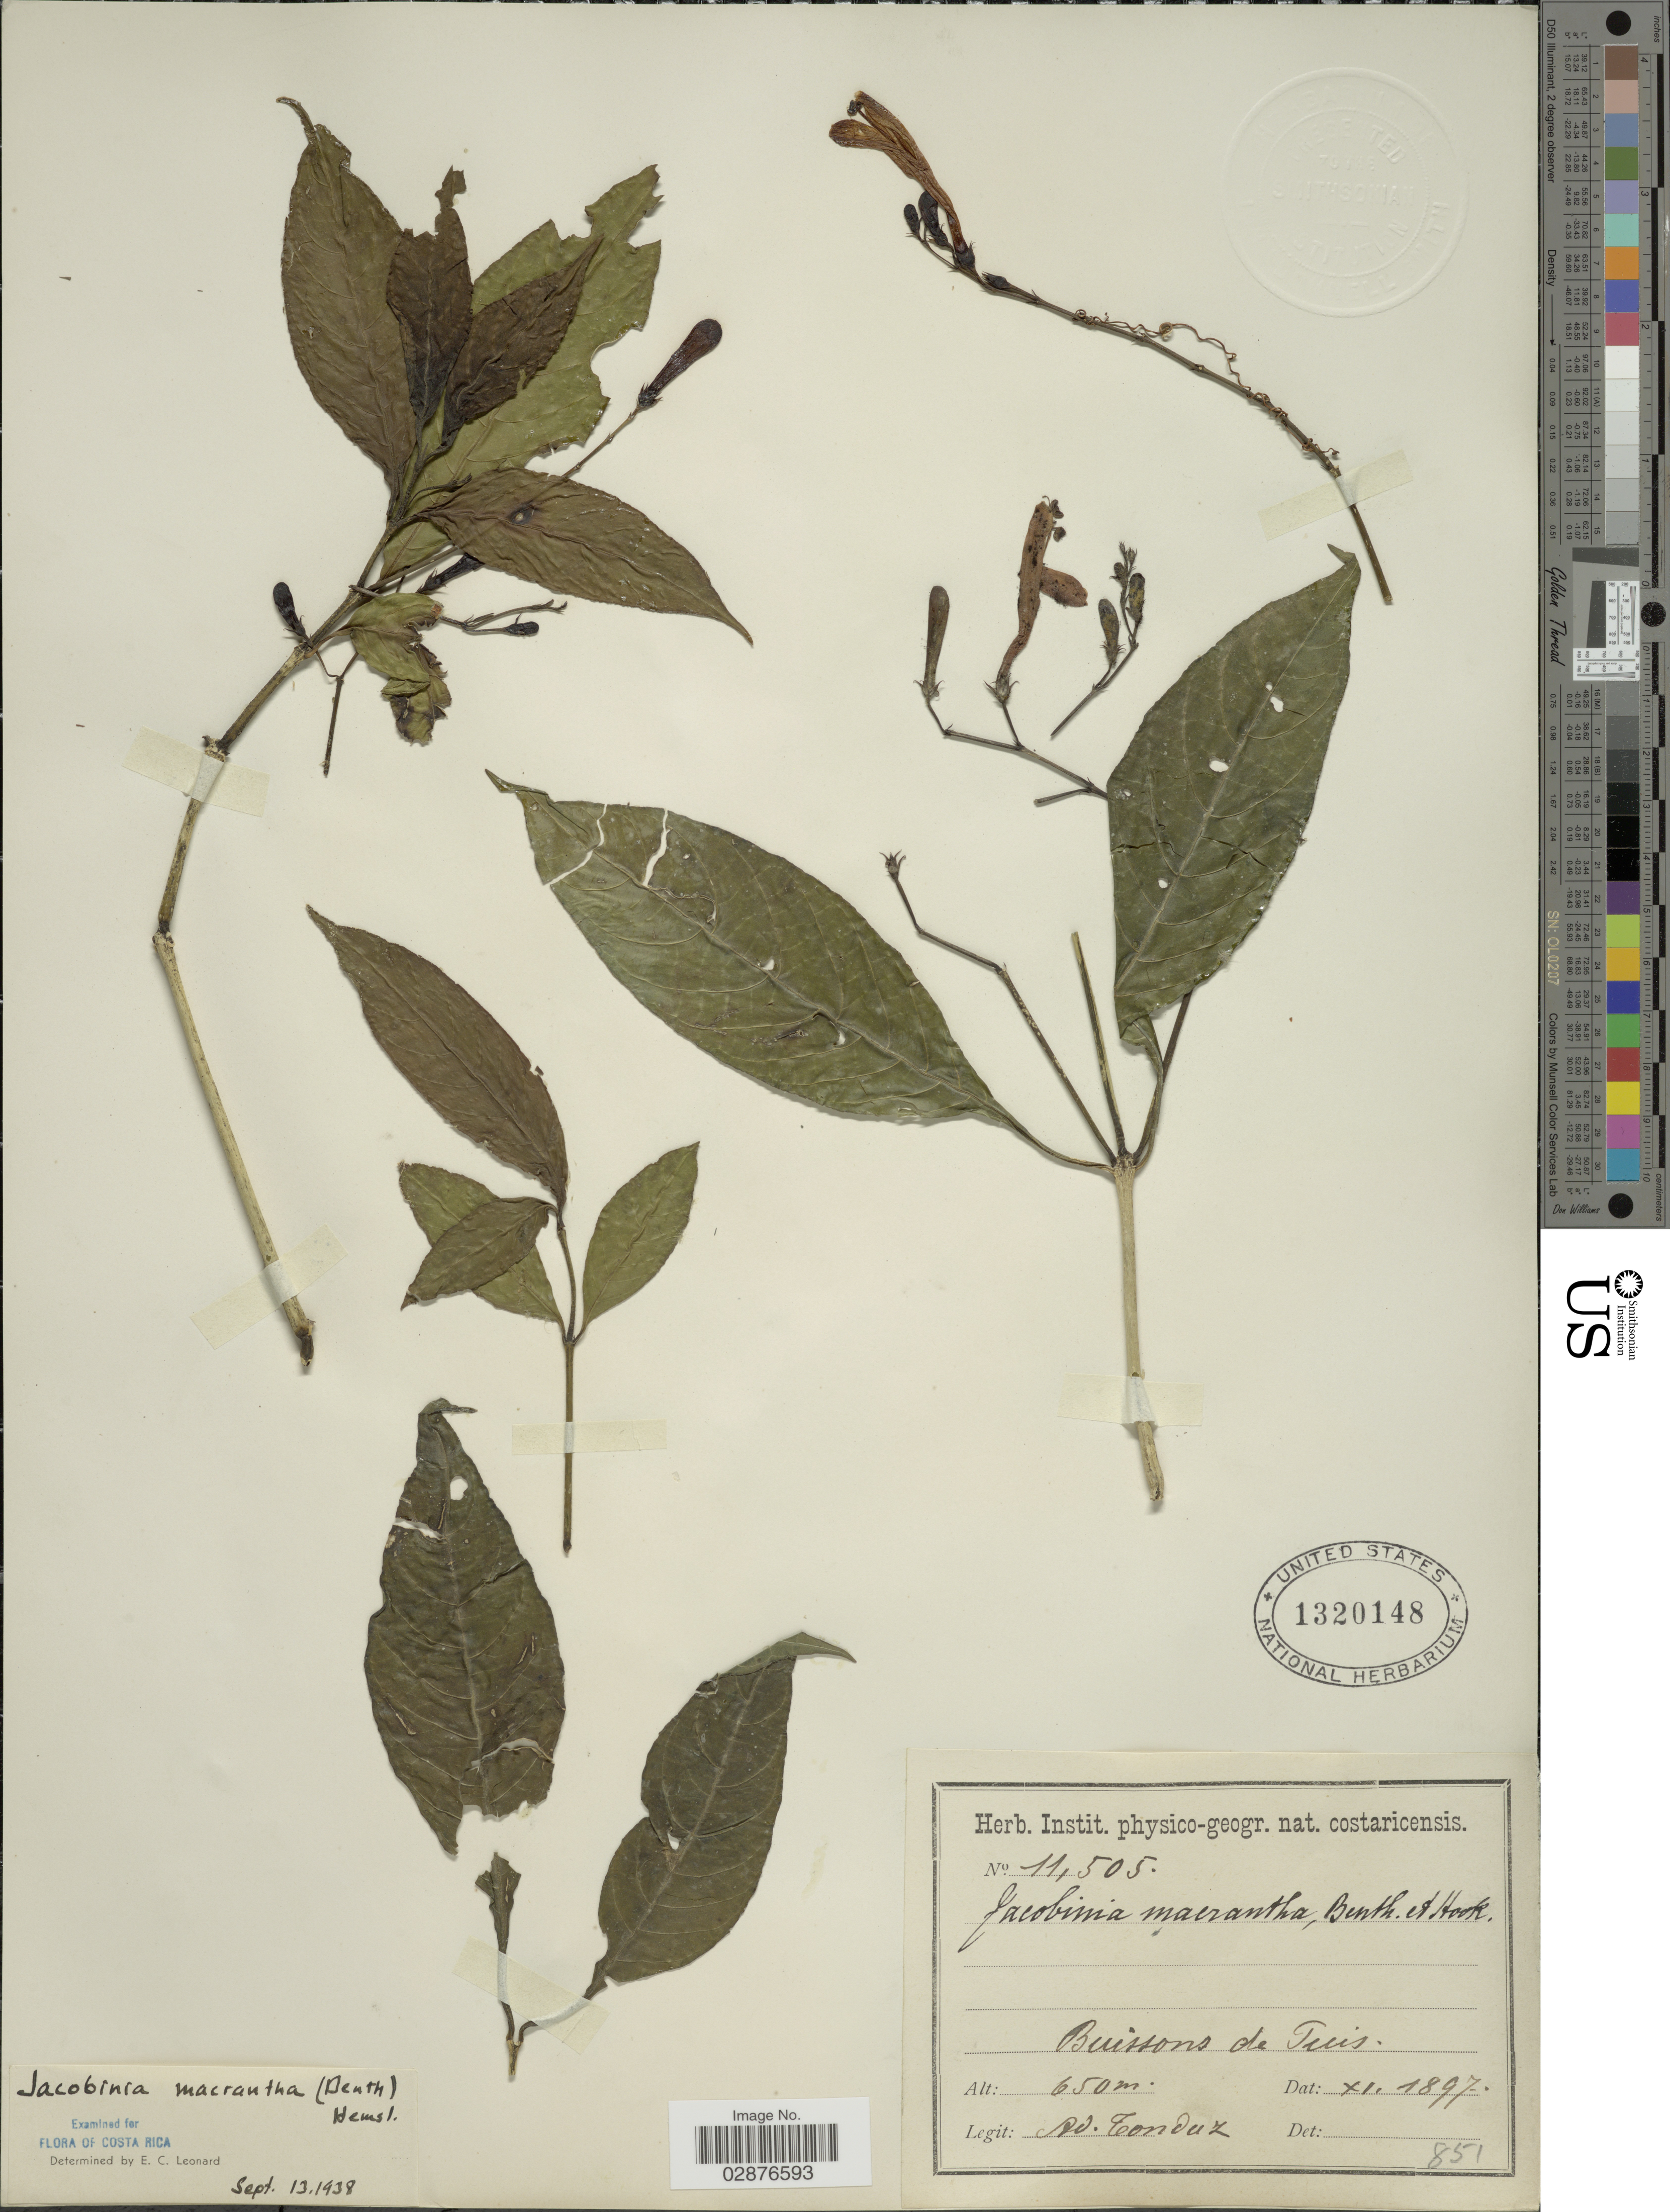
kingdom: Plantae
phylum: Tracheophyta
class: Magnoliopsida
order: Lamiales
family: Acanthaceae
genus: Justicia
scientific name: Justicia macrantha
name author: Benth.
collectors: A. Tonduz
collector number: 11505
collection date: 1897-11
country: Costa Rica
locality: Buissons de Tuis.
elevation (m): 650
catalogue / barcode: US 1320148